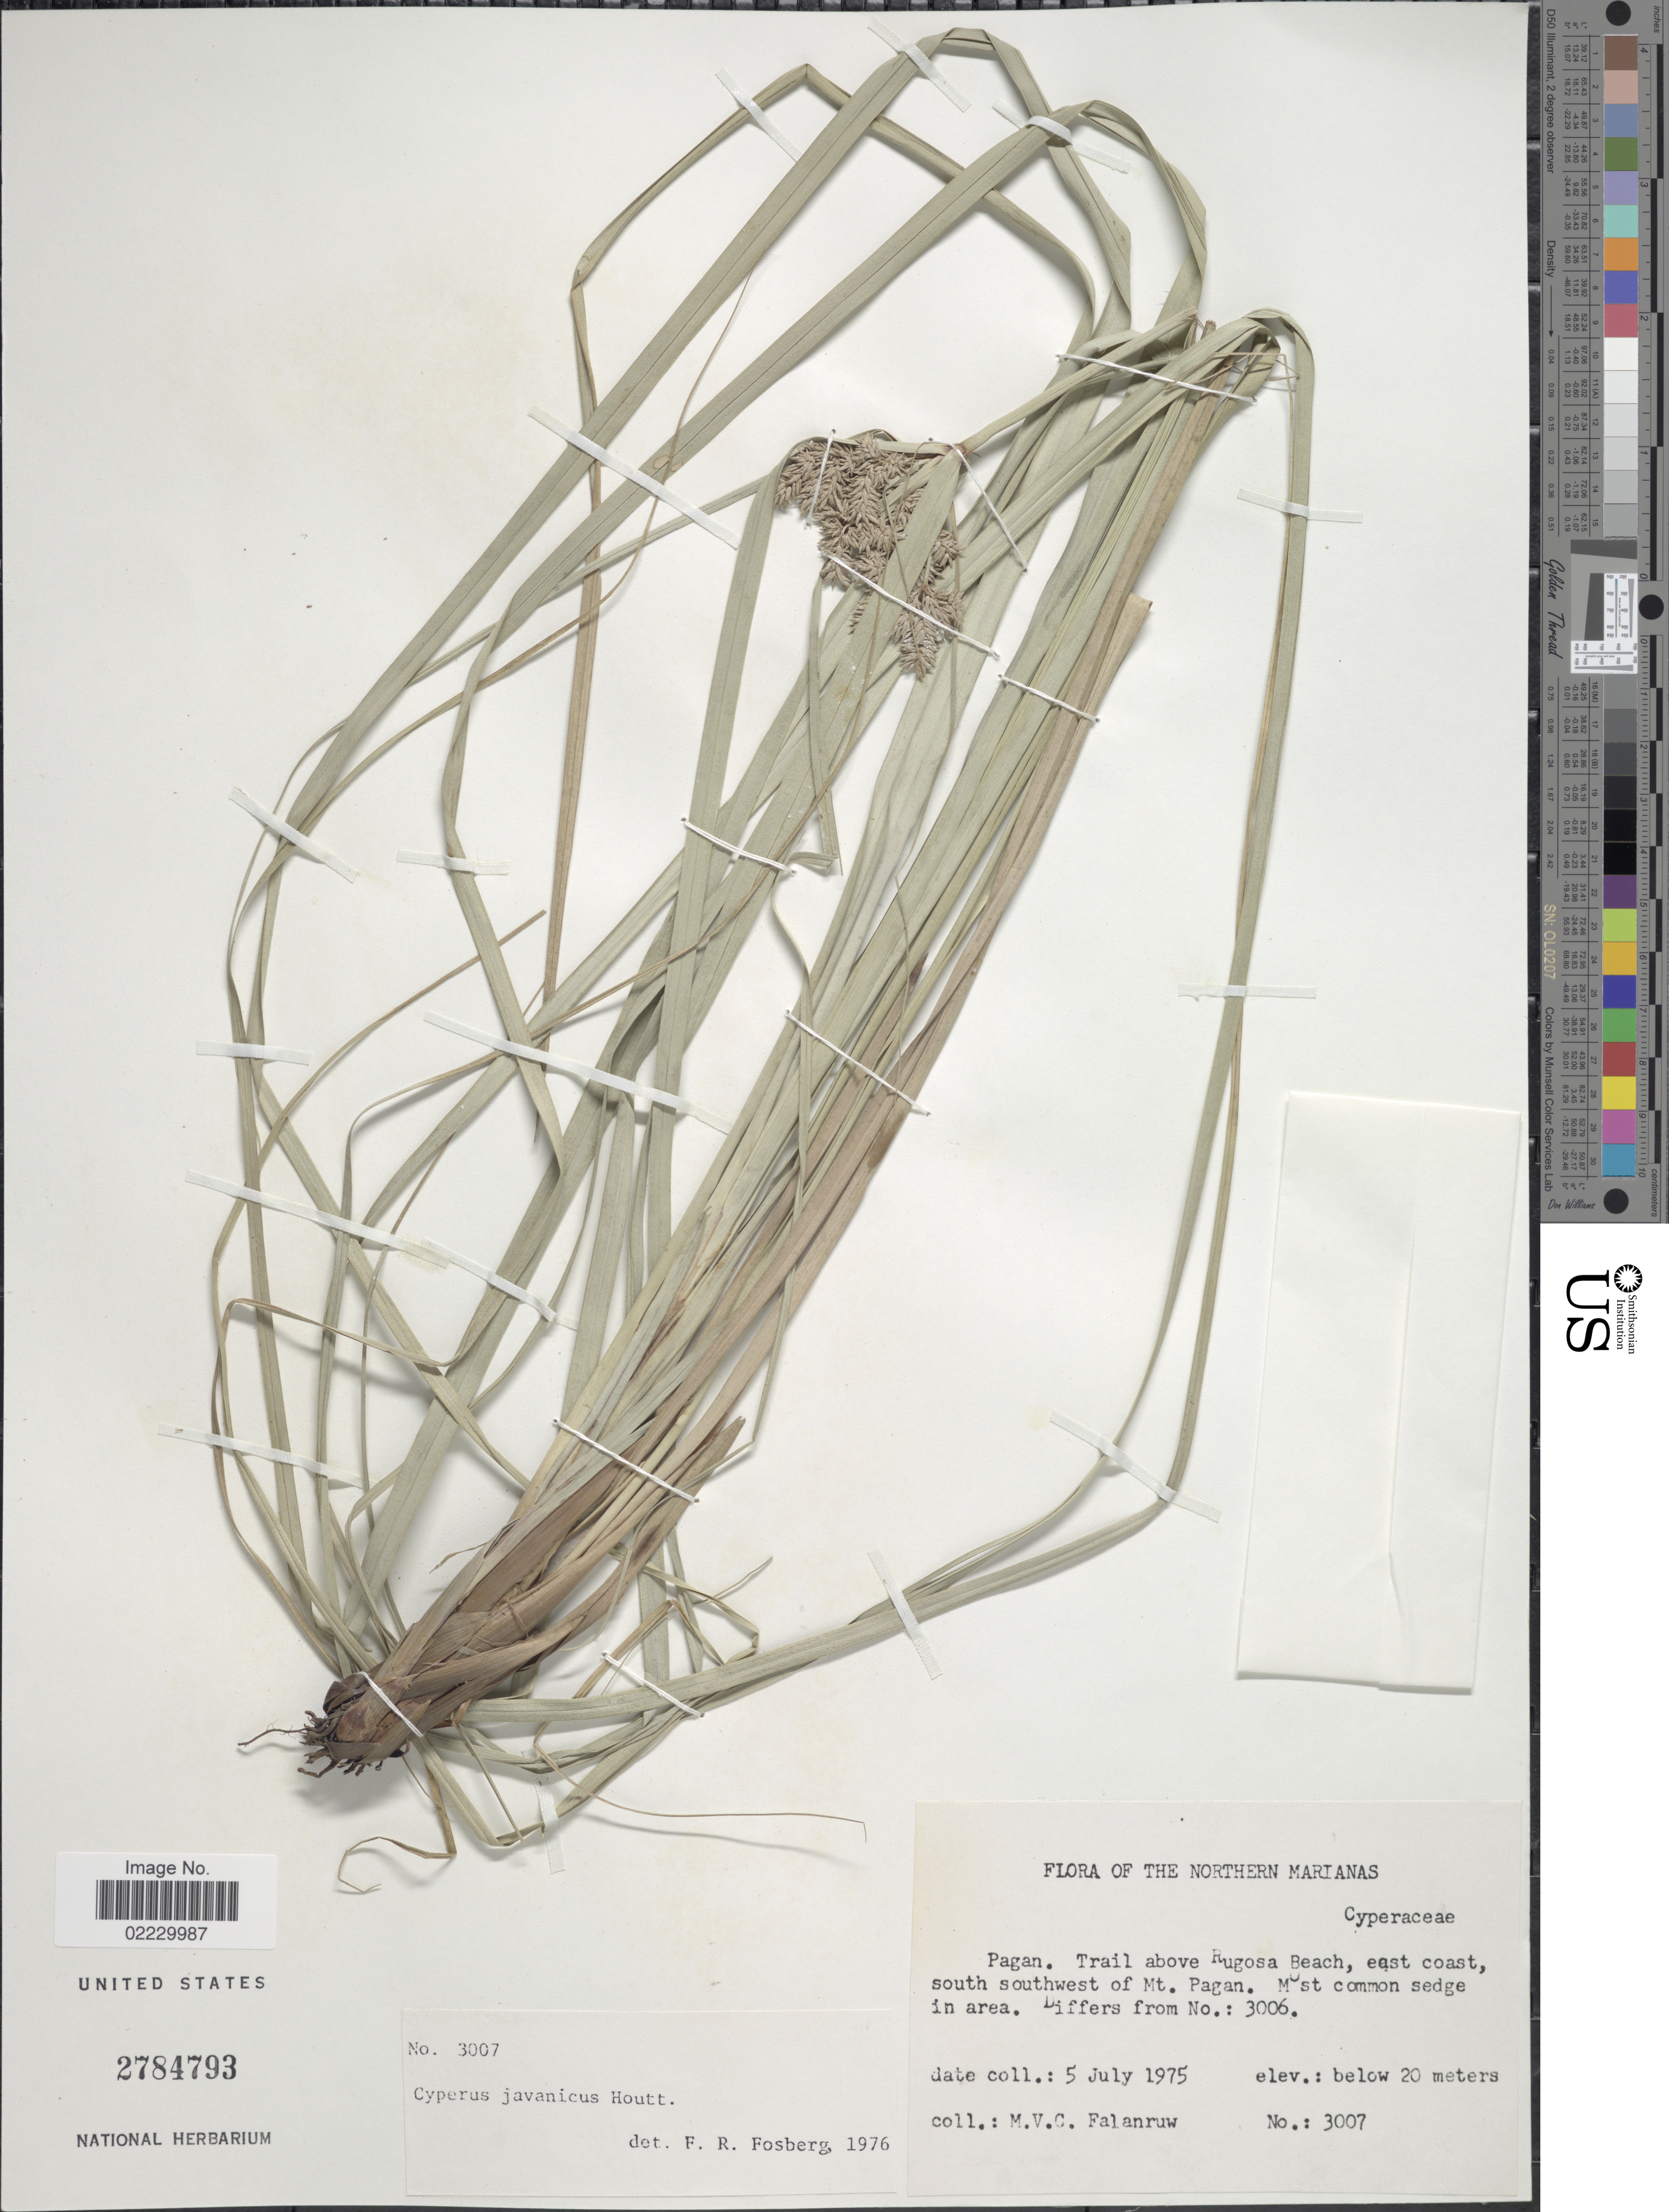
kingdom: Plantae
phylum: Tracheophyta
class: Liliopsida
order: Poales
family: Cyperaceae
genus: Cyperus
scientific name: Cyperus javanicus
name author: Houtt.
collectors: M. V. Falanruw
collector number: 3007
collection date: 1975-07-05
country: Northern Mariana Islands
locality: Pagan. Trail above Rugosa Beach, east coast, south southwest of Mt. Pagan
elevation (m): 20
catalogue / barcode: US 2784793